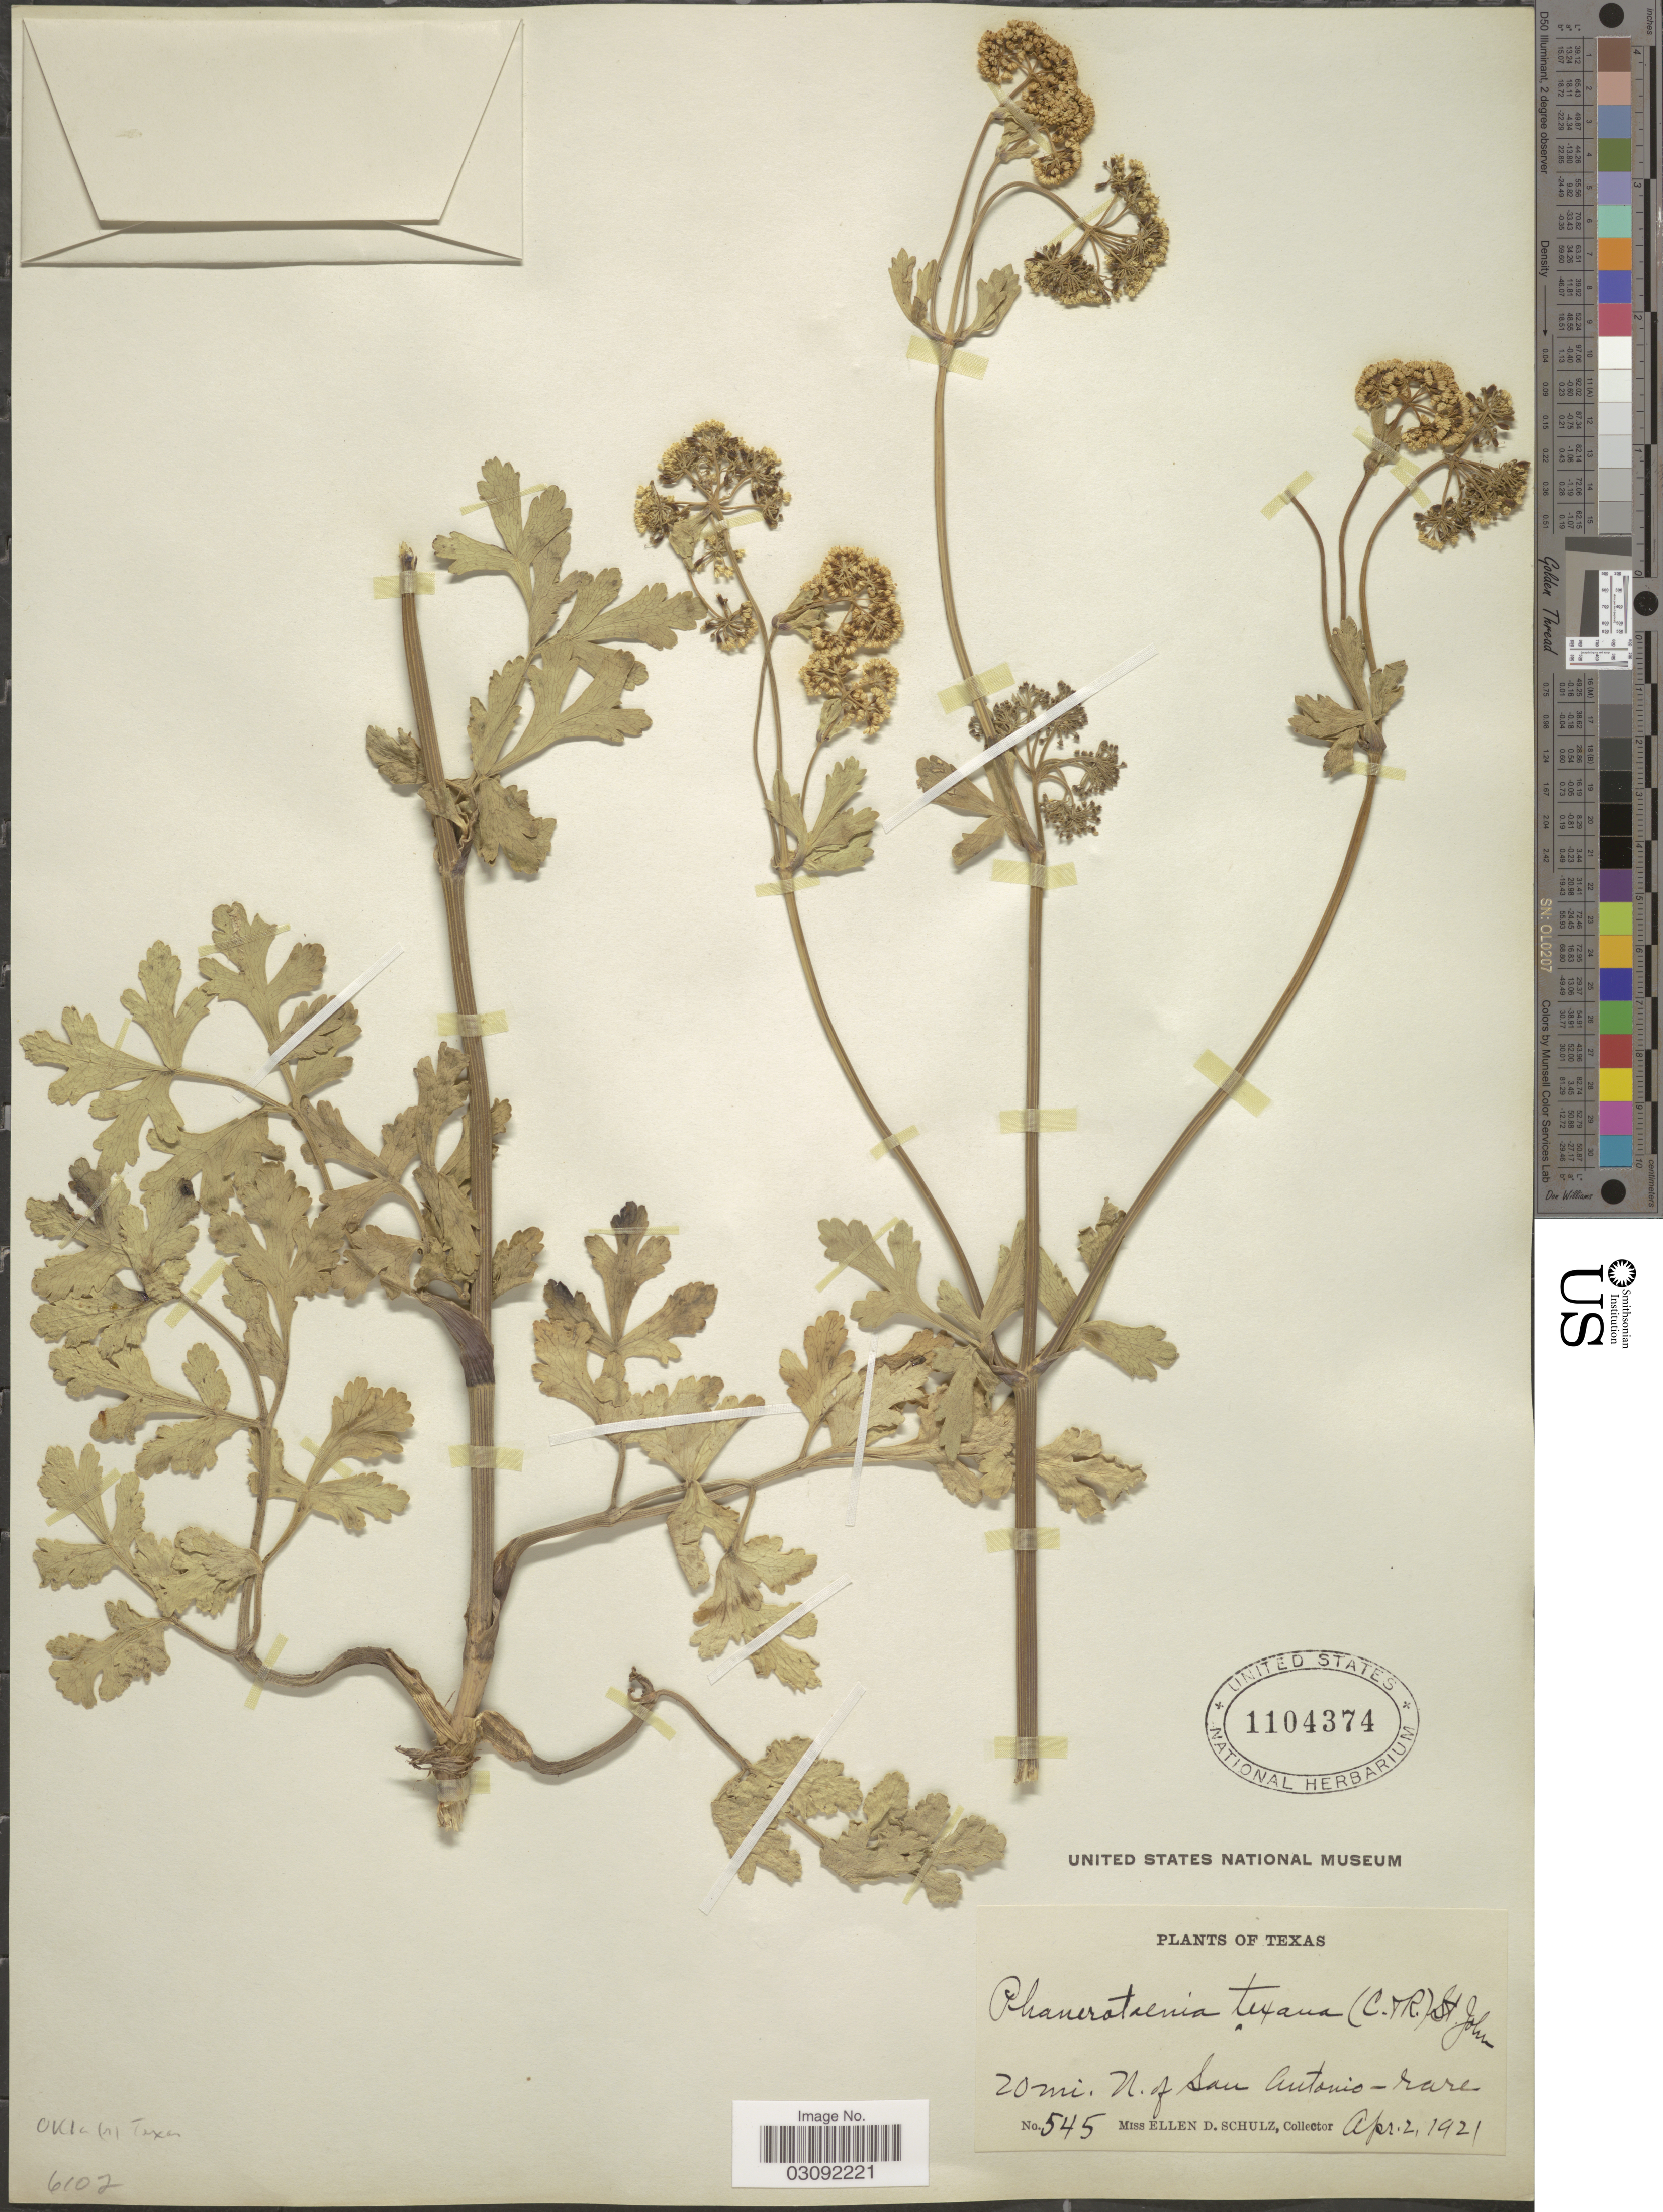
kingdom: Plantae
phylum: Tracheophyta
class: Magnoliopsida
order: Apiales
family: Apiaceae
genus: Polytaenia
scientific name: Polytaenia texana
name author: (J.M. Coult. & Rose) Mathias & Constance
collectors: E. D. Schulz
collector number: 545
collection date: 1921-04-02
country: United States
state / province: Texas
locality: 20 mi. N. of San Antonio-rare.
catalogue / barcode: US 1104374